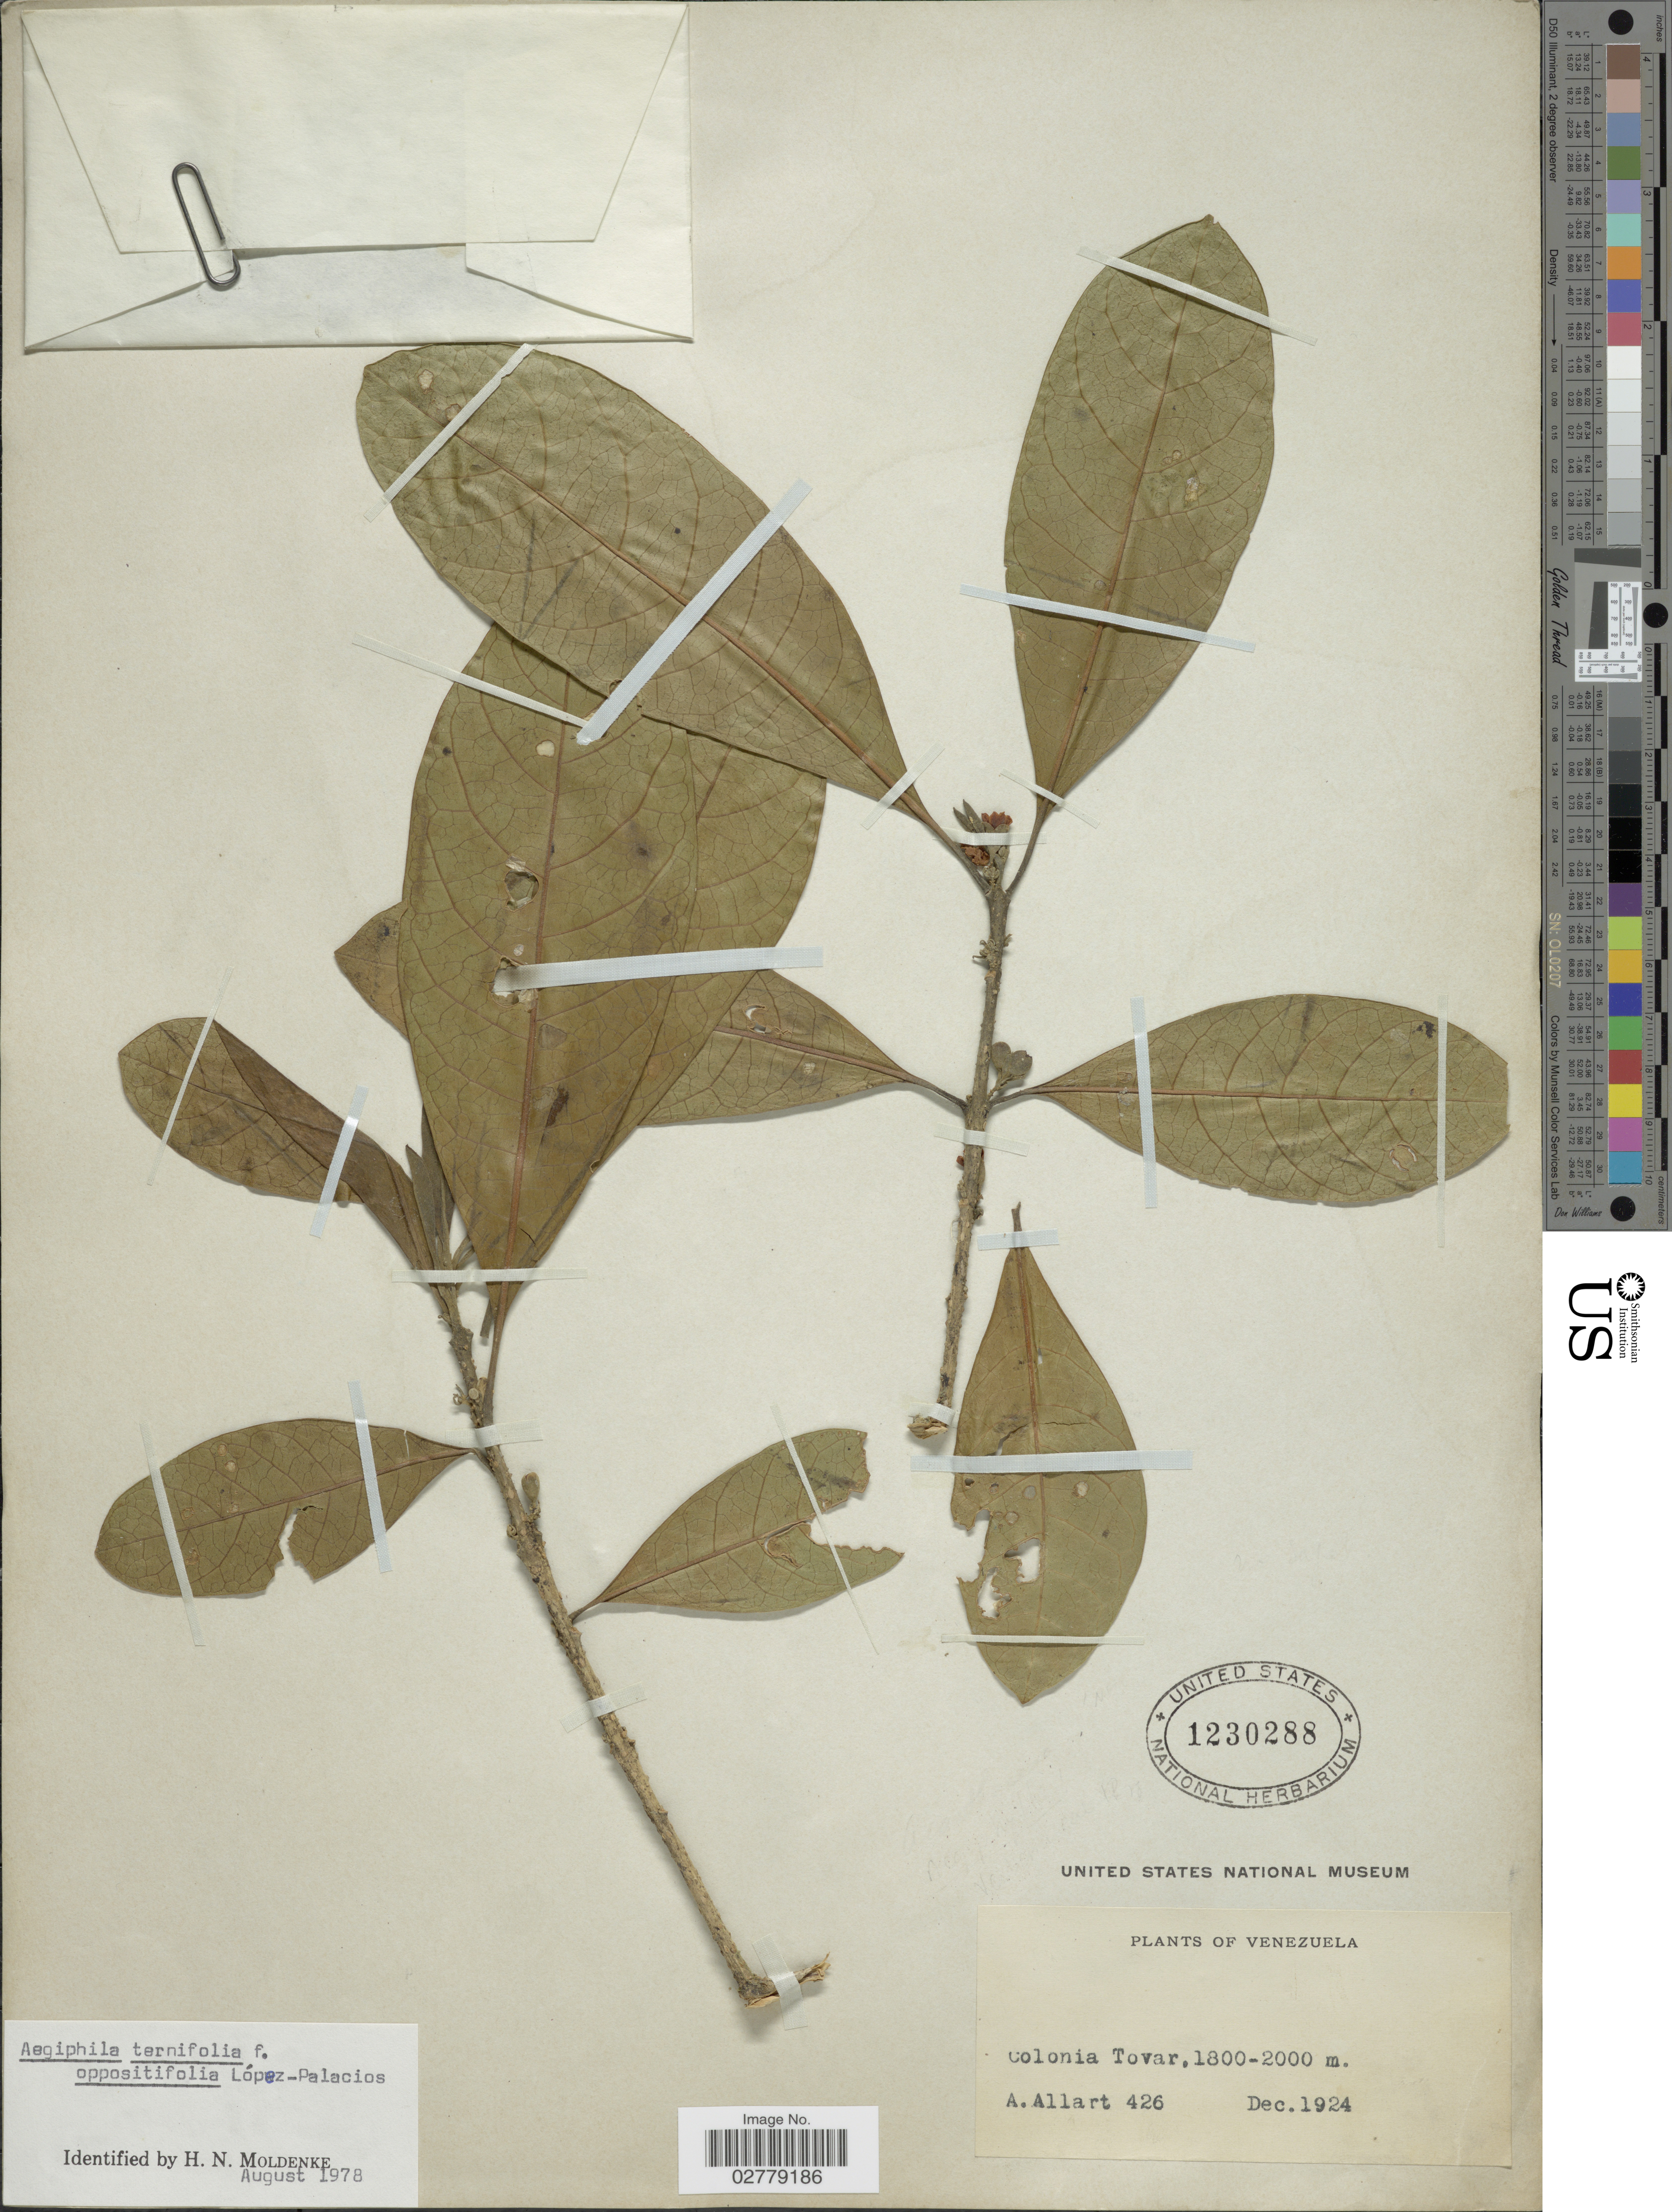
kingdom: Plantae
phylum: Tracheophyta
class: Magnoliopsida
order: Lamiales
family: Lamiaceae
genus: Aegiphila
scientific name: Aegiphila ternifolia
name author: (Kunth) Moldenke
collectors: A. Allart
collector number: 426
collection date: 1924-12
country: Venezuela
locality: Colonia Tovar.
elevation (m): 1800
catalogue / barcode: US 1230288